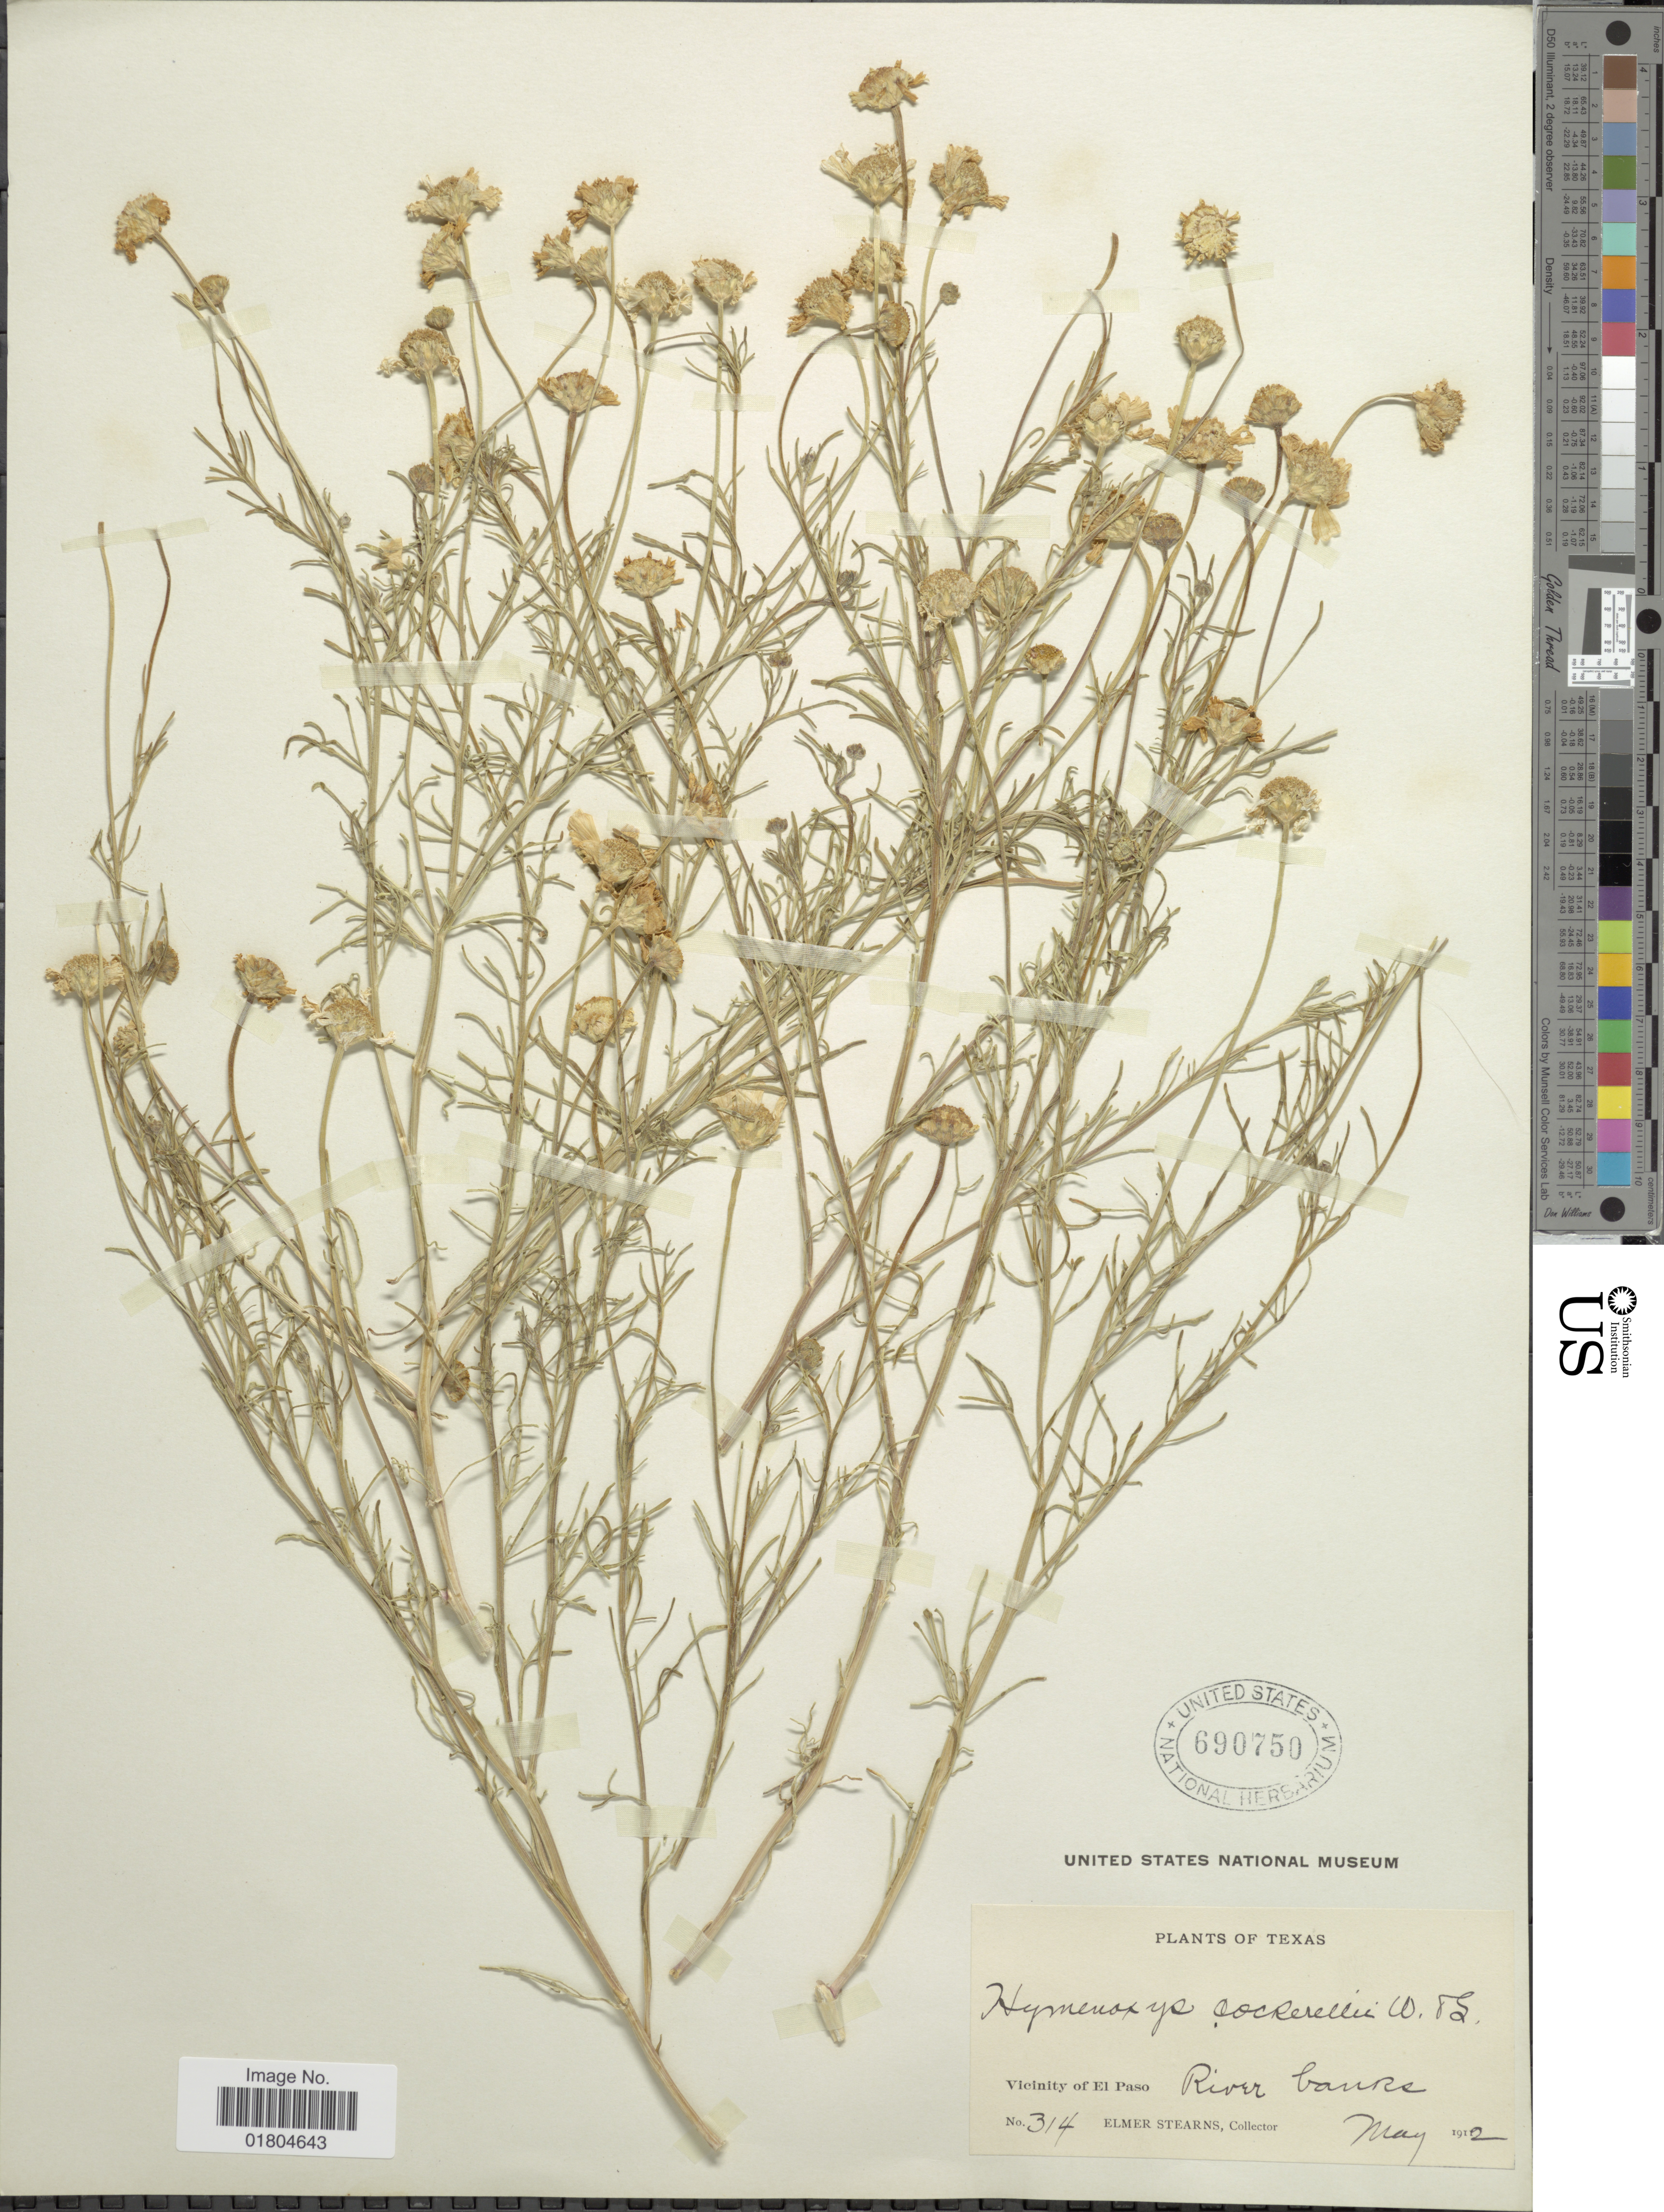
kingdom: Plantae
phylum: Tracheophyta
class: Magnoliopsida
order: Asterales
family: Asteraceae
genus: Hymenoxys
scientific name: Hymenoxys odorata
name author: DC.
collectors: E. Stearns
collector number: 314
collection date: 1912-05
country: United States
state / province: Texas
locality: Vicinity of El Paso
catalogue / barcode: US 690750